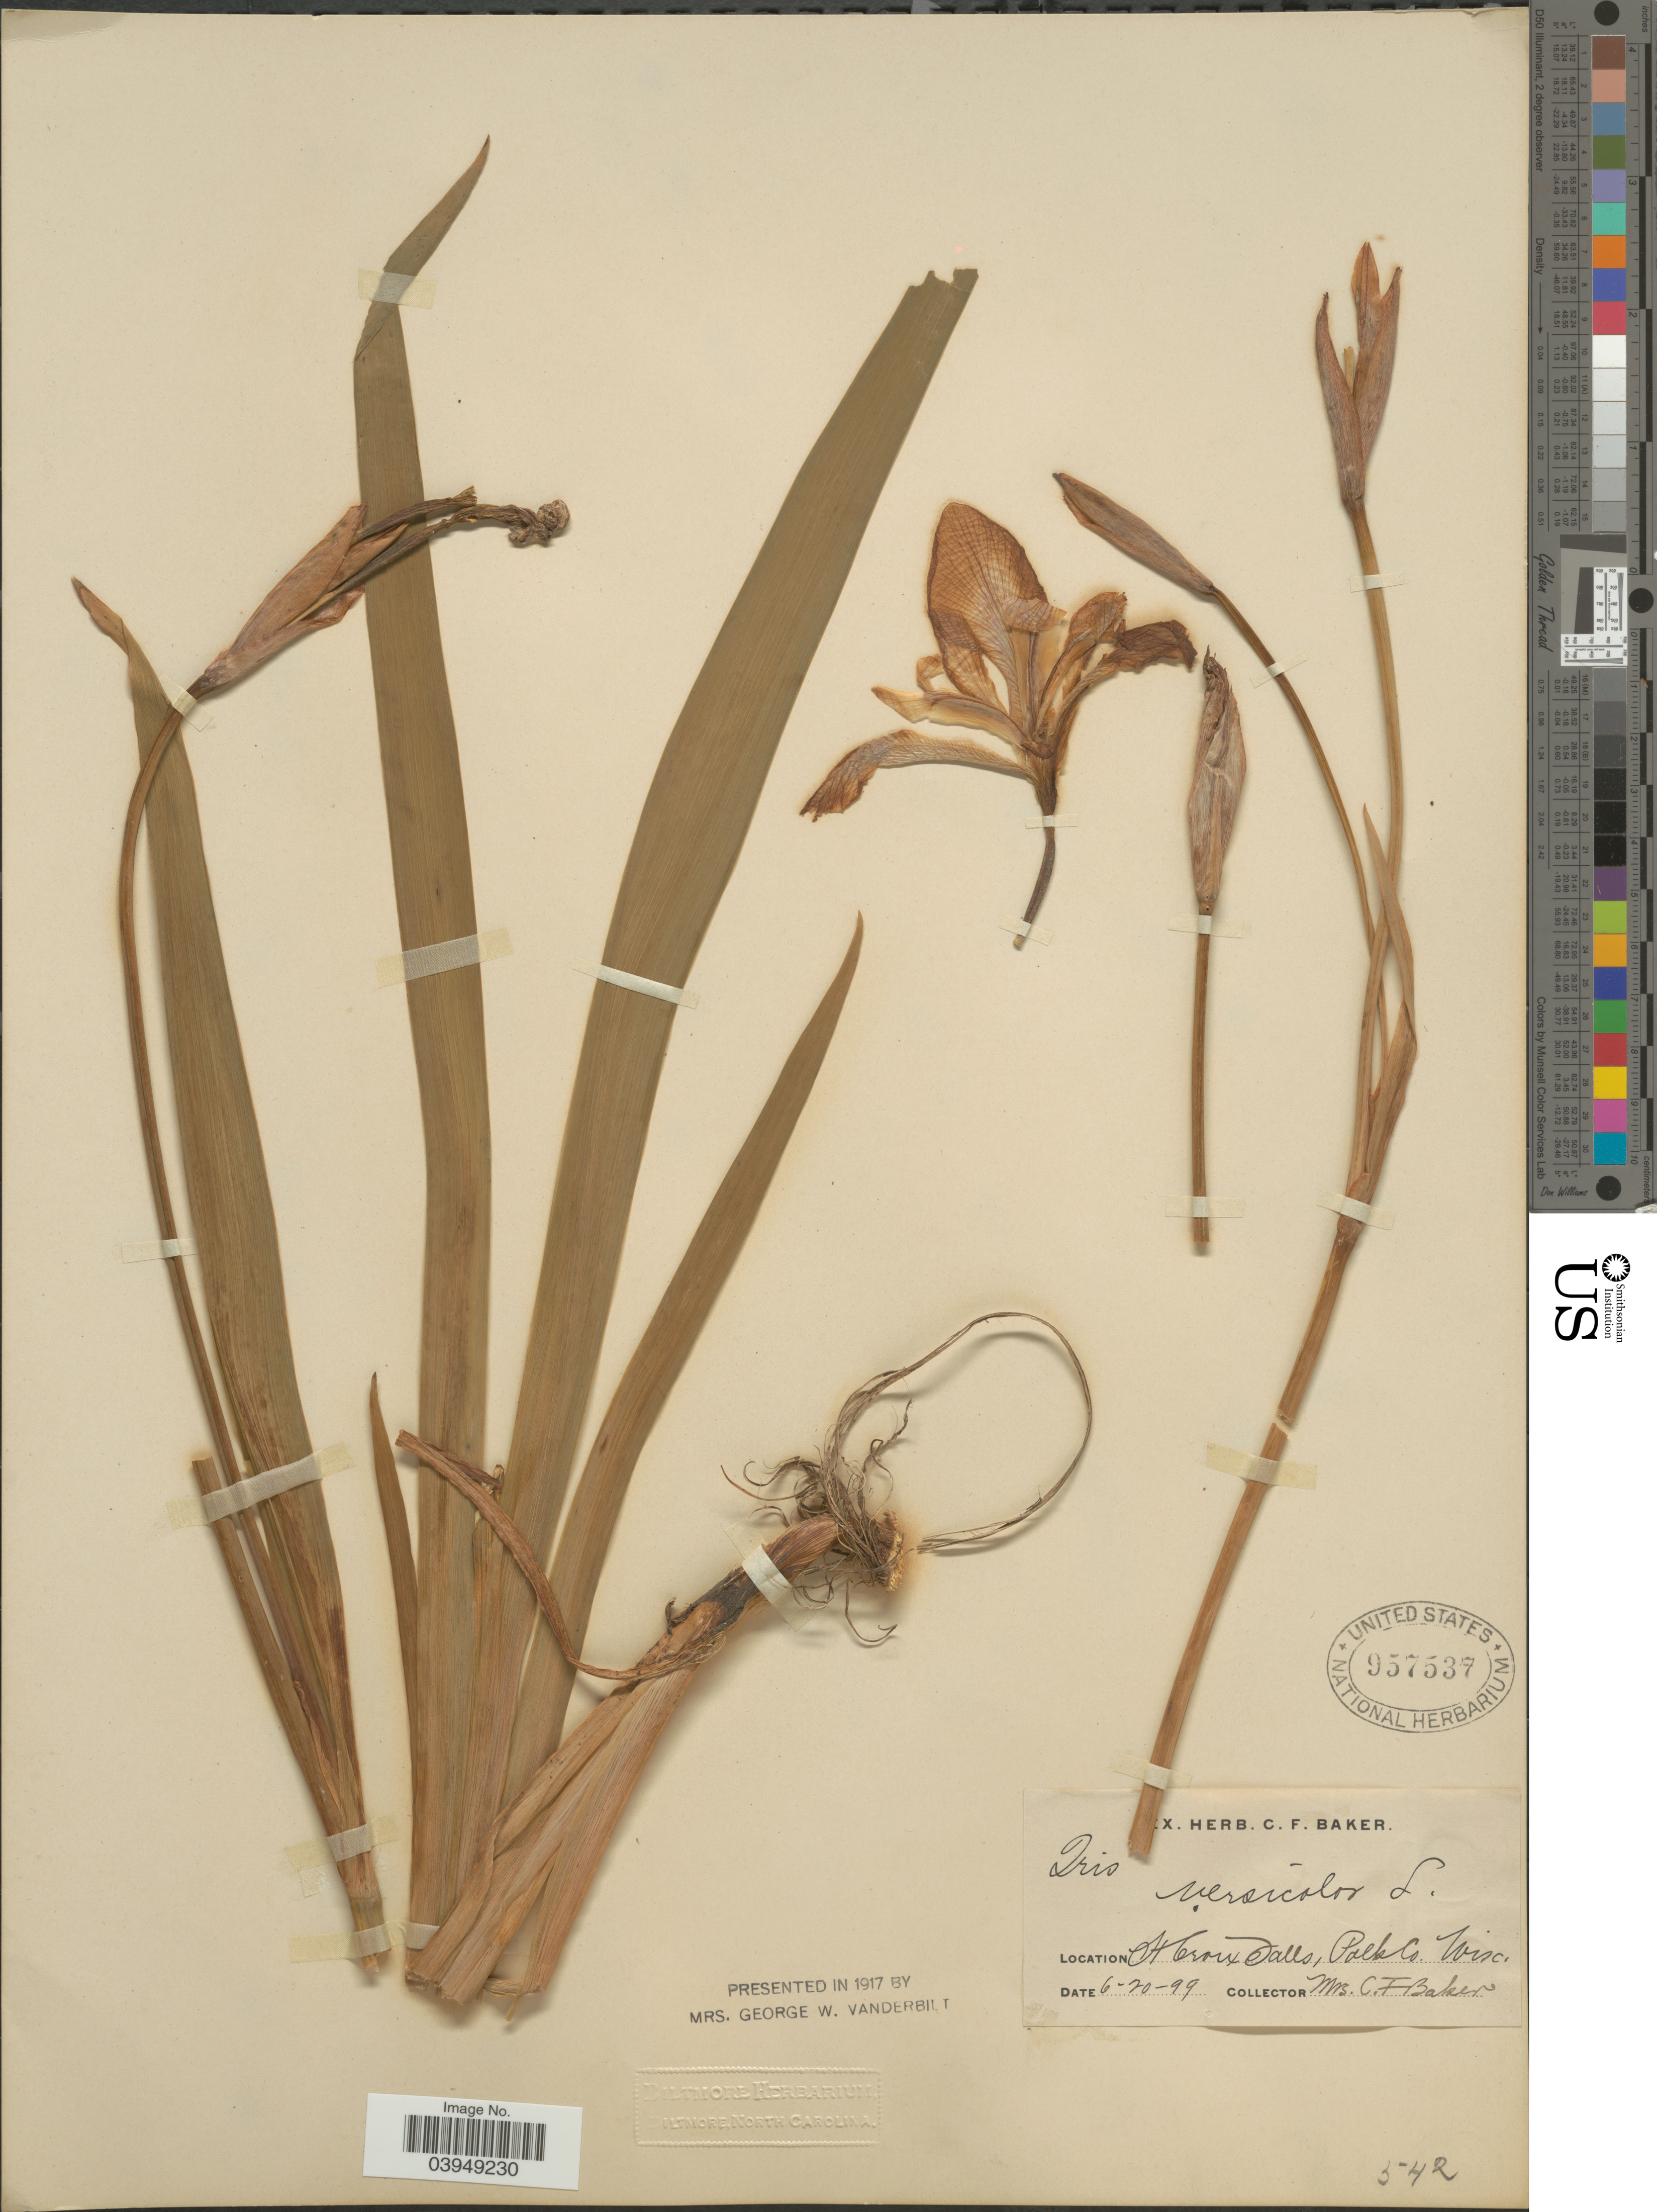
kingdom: Plantae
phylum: Tracheophyta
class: Liliopsida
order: Asparagales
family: Iridaceae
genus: Iris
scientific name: Iris versicolor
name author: L.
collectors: C. Baker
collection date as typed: Transcribed d/m/y: 20/6/99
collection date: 1899-06-20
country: United States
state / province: Wisconsin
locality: St. Croix Falls, Polk Co.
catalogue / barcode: US 957537